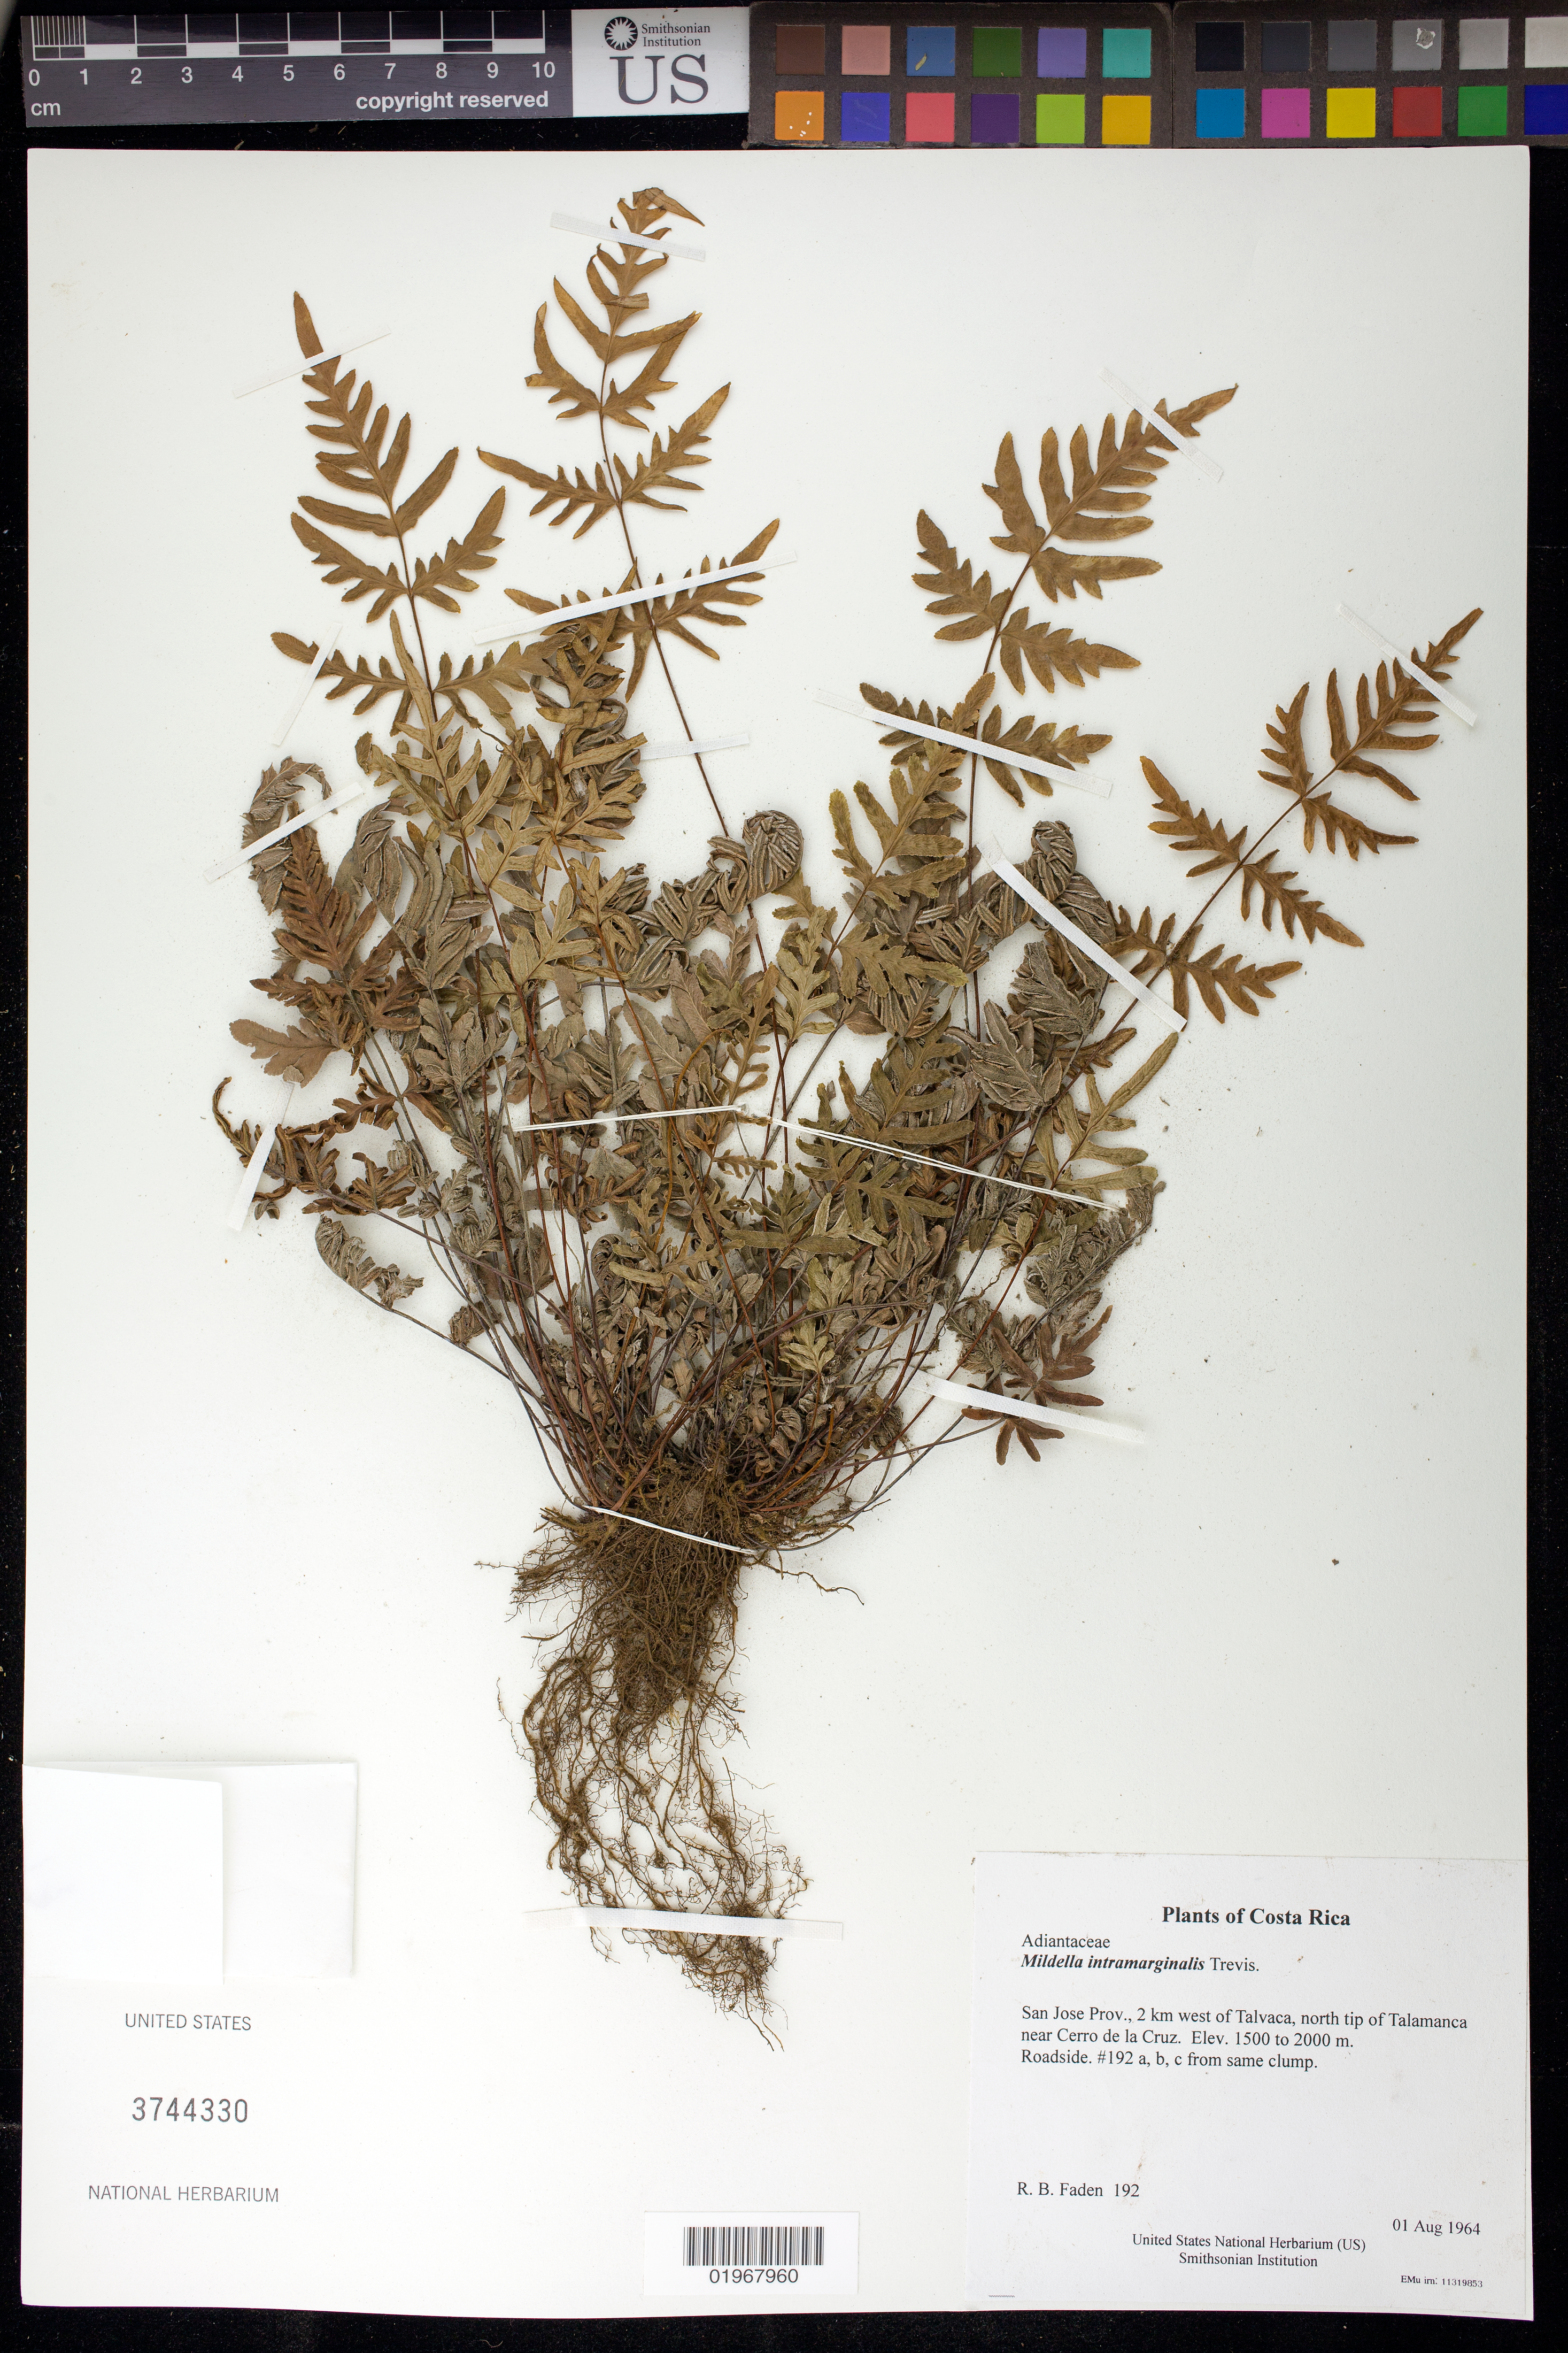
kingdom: Plantae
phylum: Tracheophyta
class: Polypodiopsida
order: Polypodiales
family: Pteridaceae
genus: Mildella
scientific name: Mildella intramarginalis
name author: (Kaulf. ex Link) Trevis.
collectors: R. B. Faden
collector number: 192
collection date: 1964-08-01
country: Costa Rica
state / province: San Jose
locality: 2 km west of Talvaca, north tip of Talamanca near Cerro de la Cruz.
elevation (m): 1500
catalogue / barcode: US 3744330